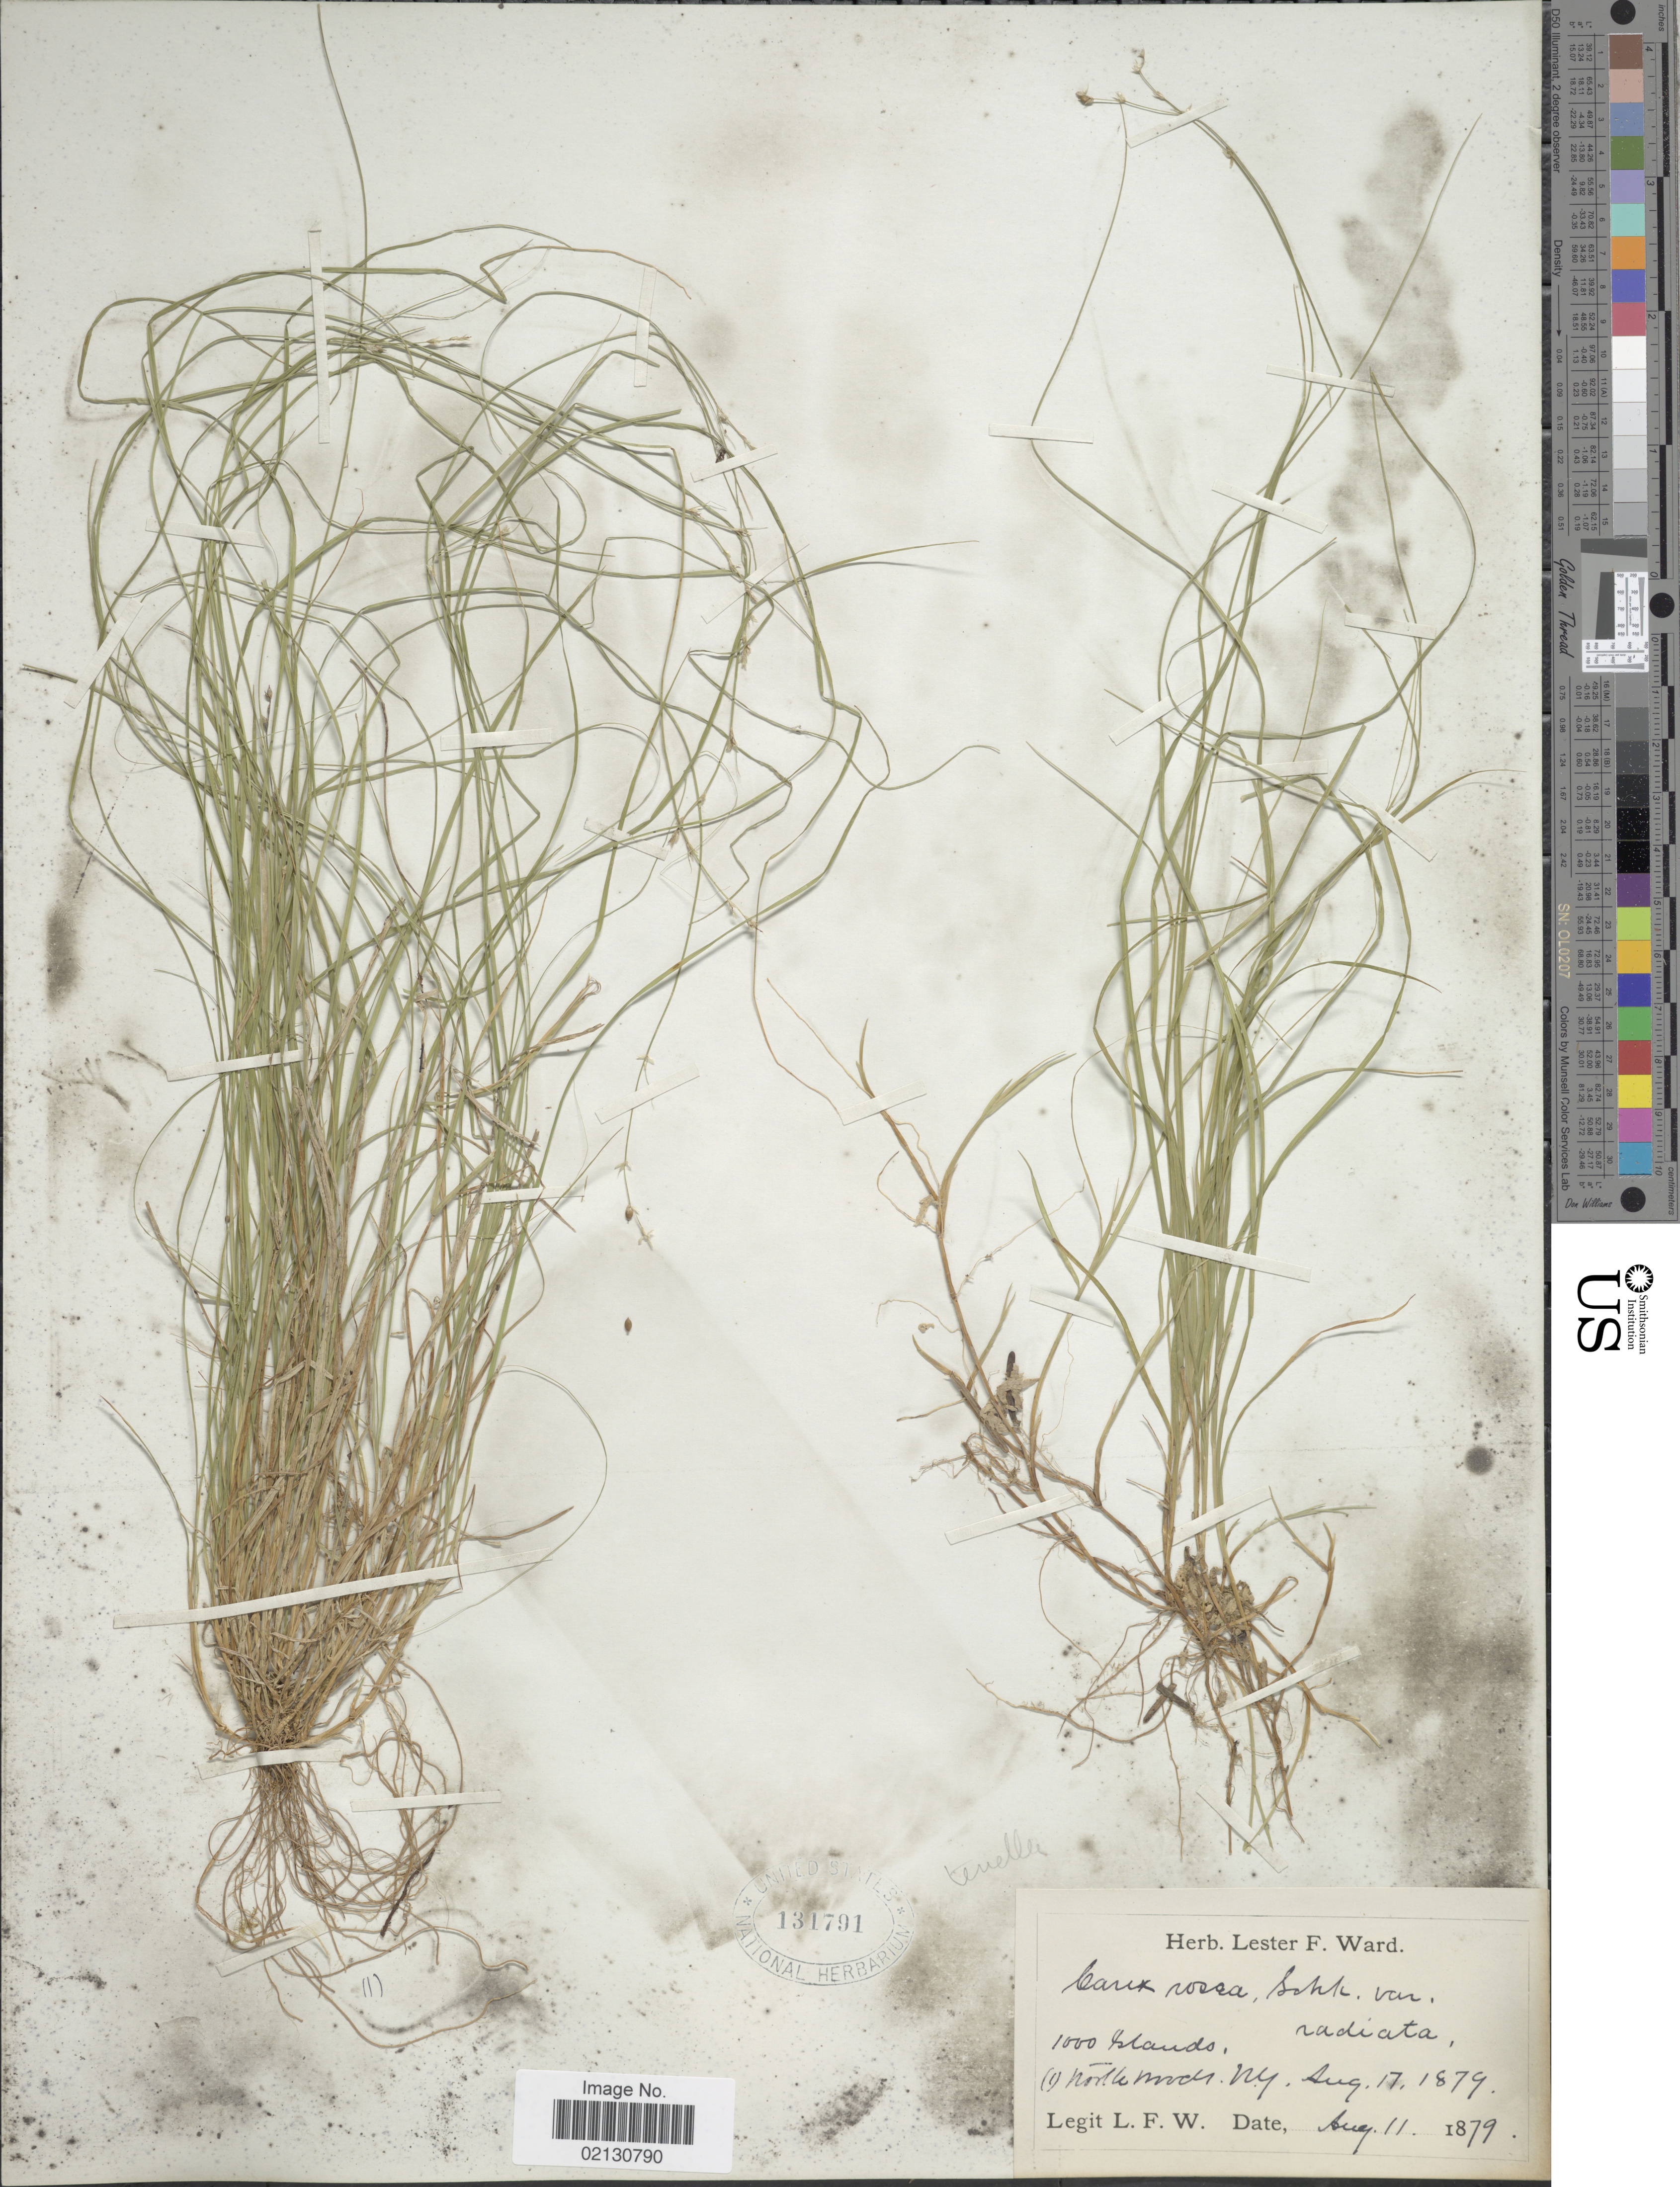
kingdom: Plantae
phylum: Tracheophyta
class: Liliopsida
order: Poales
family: Cyperaceae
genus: Carex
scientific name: Carex radiata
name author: (Wahlenb.) Small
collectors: L. F. Ward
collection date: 1879-08-11/1879-08-17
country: United States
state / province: New York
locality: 1000 Islands, North woods.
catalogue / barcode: US 131791